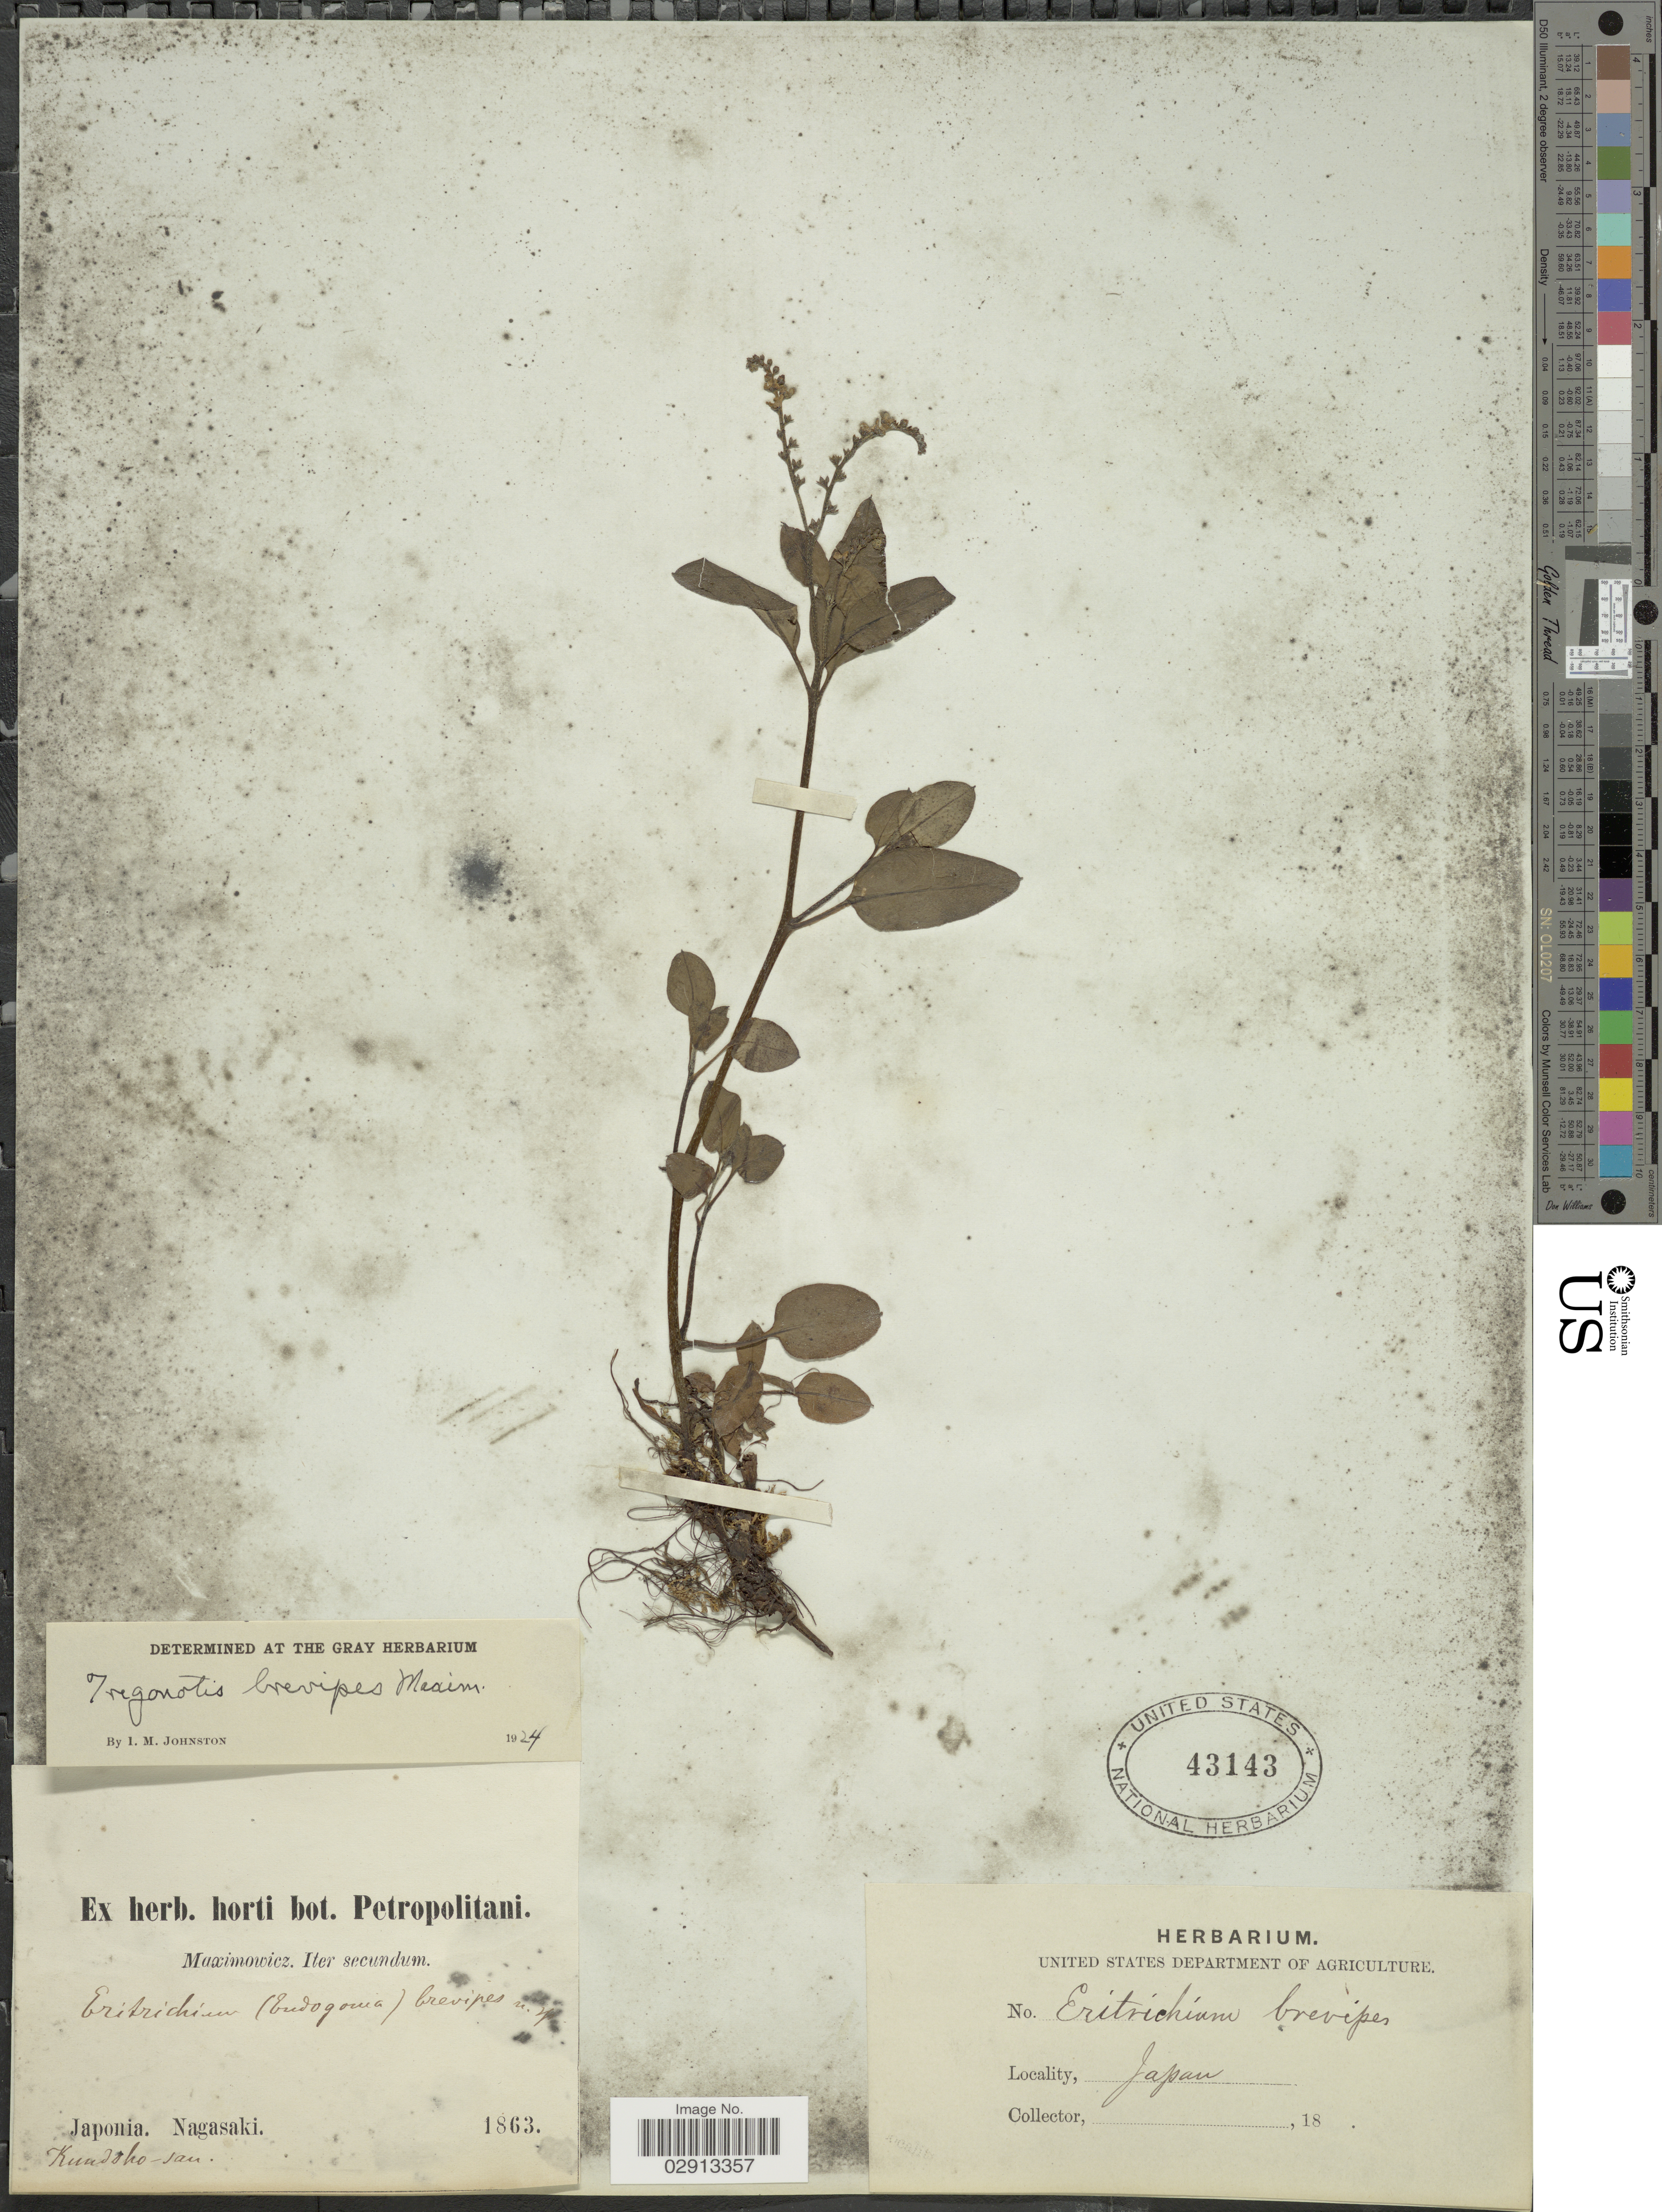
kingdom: Plantae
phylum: Tracheophyta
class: Magnoliopsida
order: Boraginales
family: Boraginaceae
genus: Trigonotis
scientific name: Trigonotis brevipes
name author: Maxim.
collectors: Maximowicz, --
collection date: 1863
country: Japan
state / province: Nagasaki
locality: Kundsho-san.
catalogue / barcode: US 43143